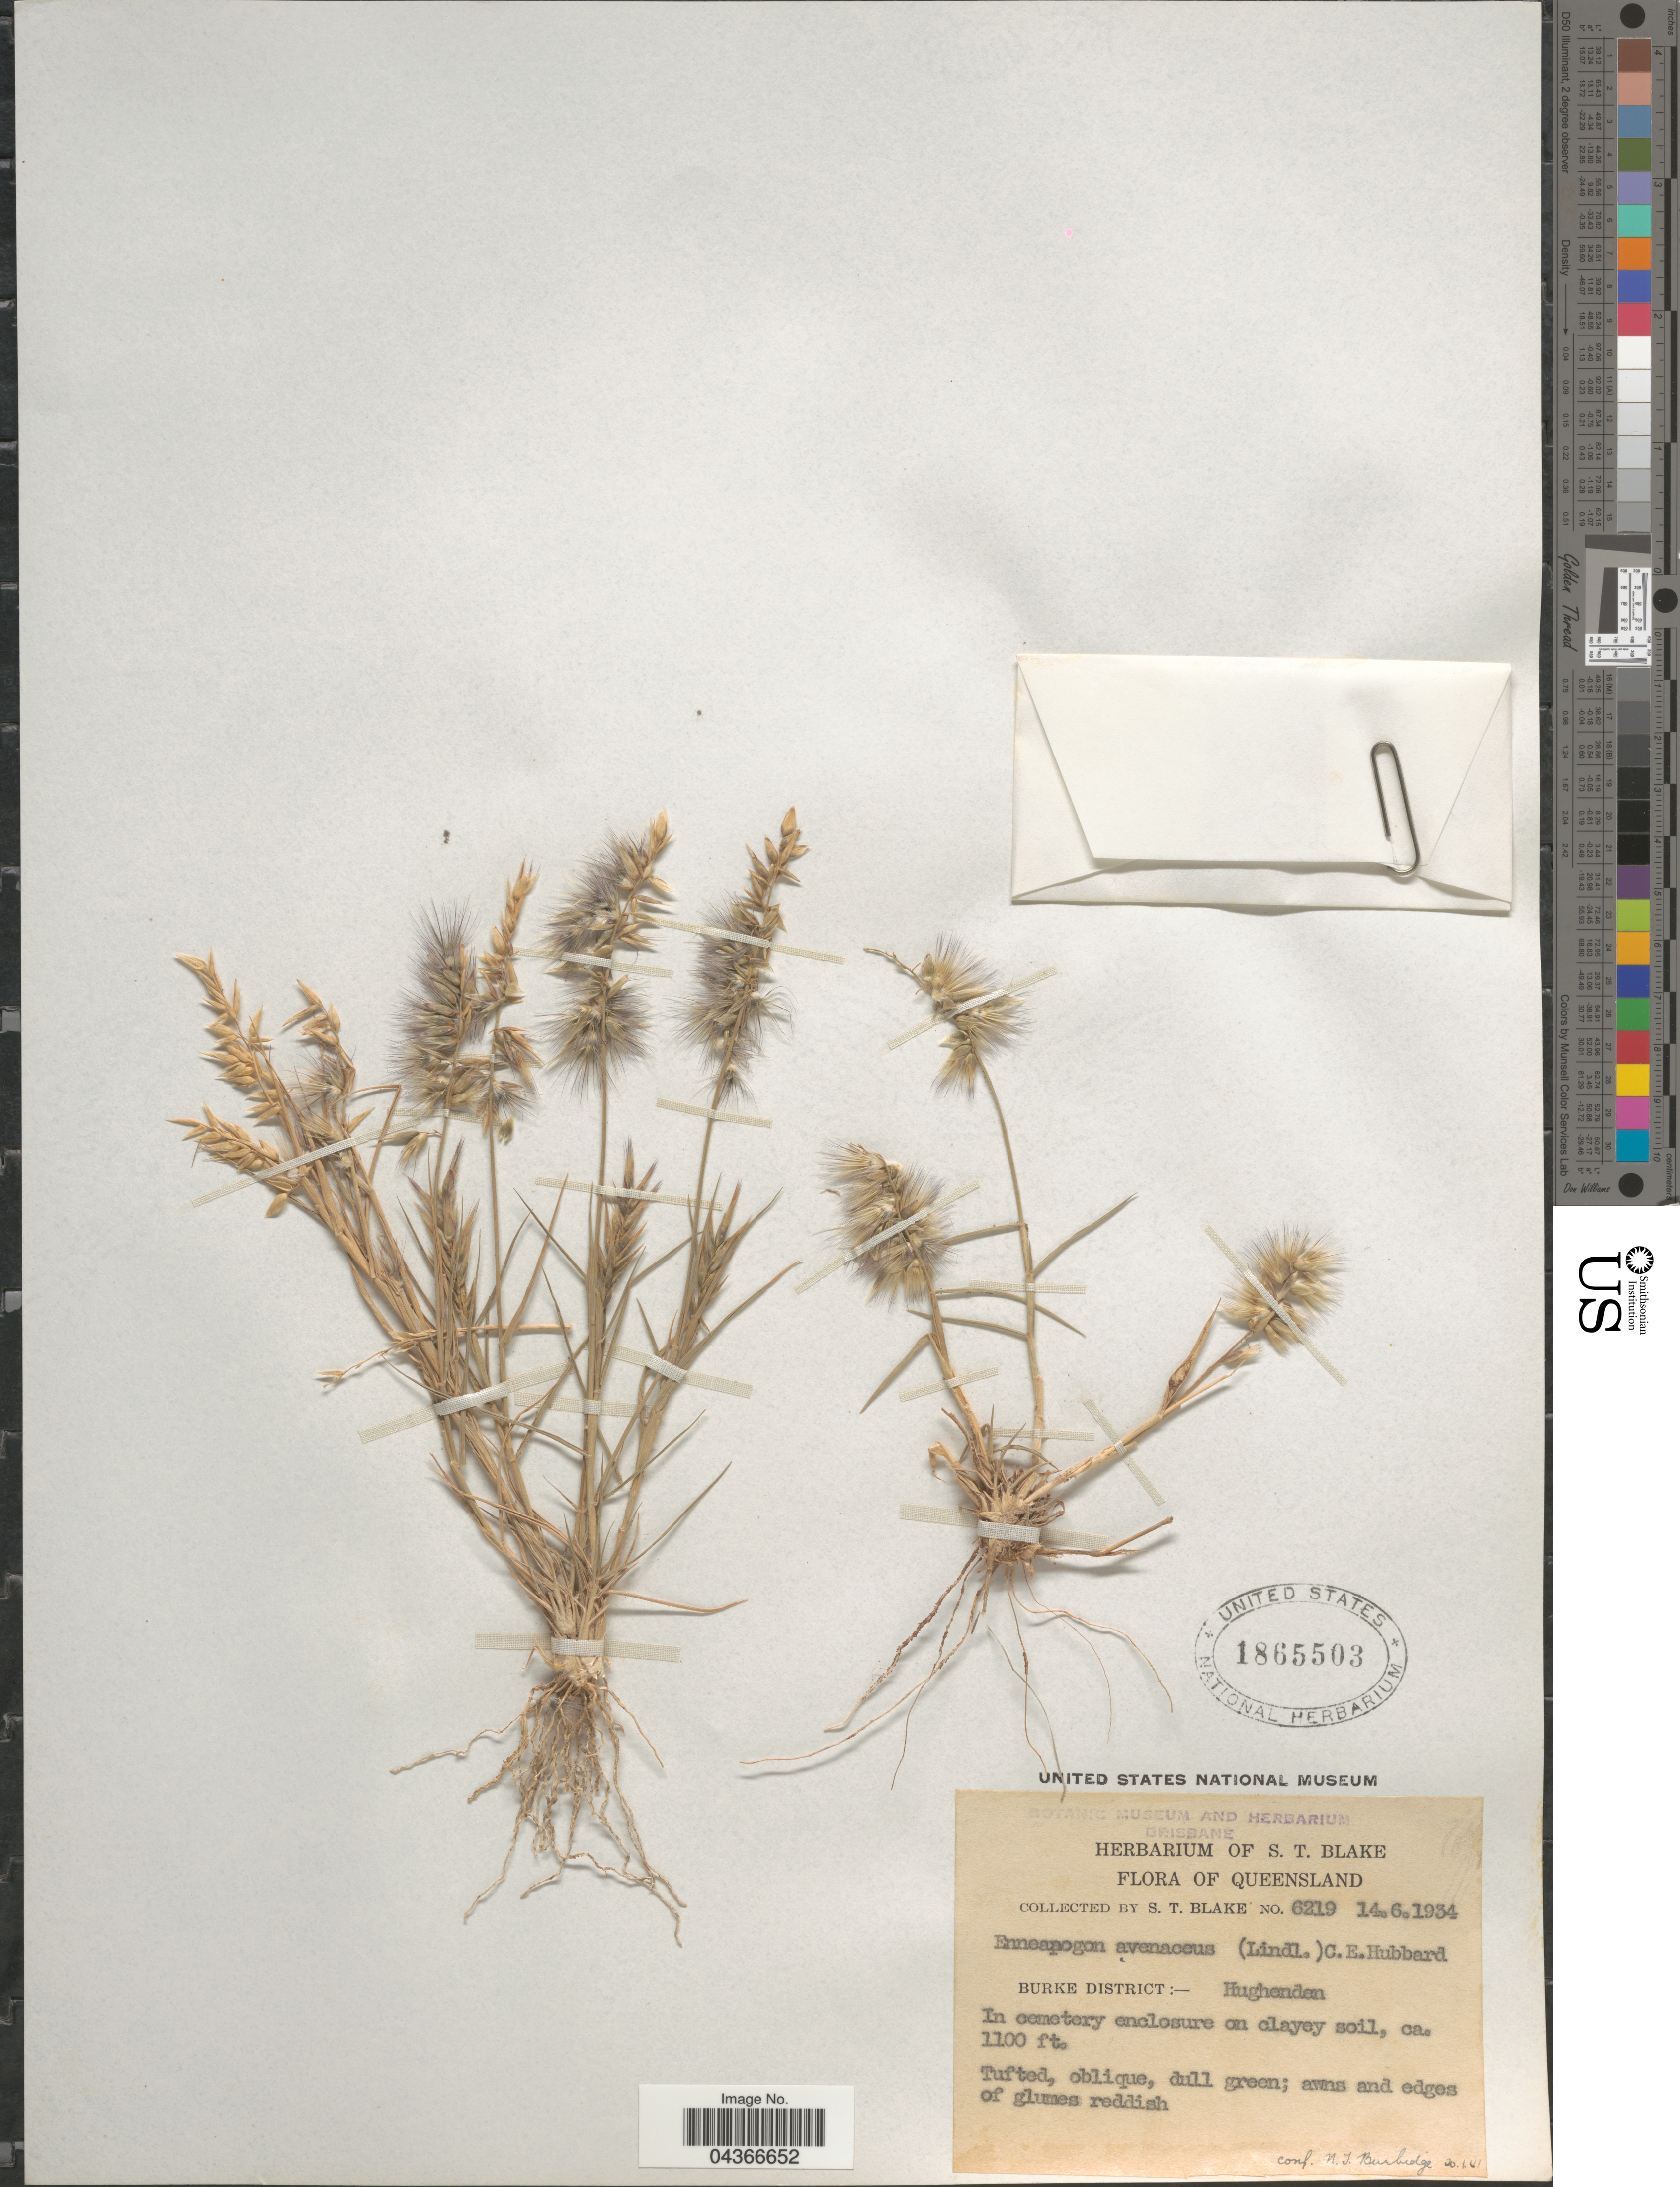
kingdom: Plantae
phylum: Tracheophyta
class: Liliopsida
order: Poales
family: Poaceae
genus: Enneapogon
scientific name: Enneapogon avenaceus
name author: (Lindl.) C.E. Hubb.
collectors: S. T. Blake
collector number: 6219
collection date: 1934-06-14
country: Australia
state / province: Queensland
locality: Burke District:- Hughenden.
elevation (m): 335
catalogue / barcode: US 1865503